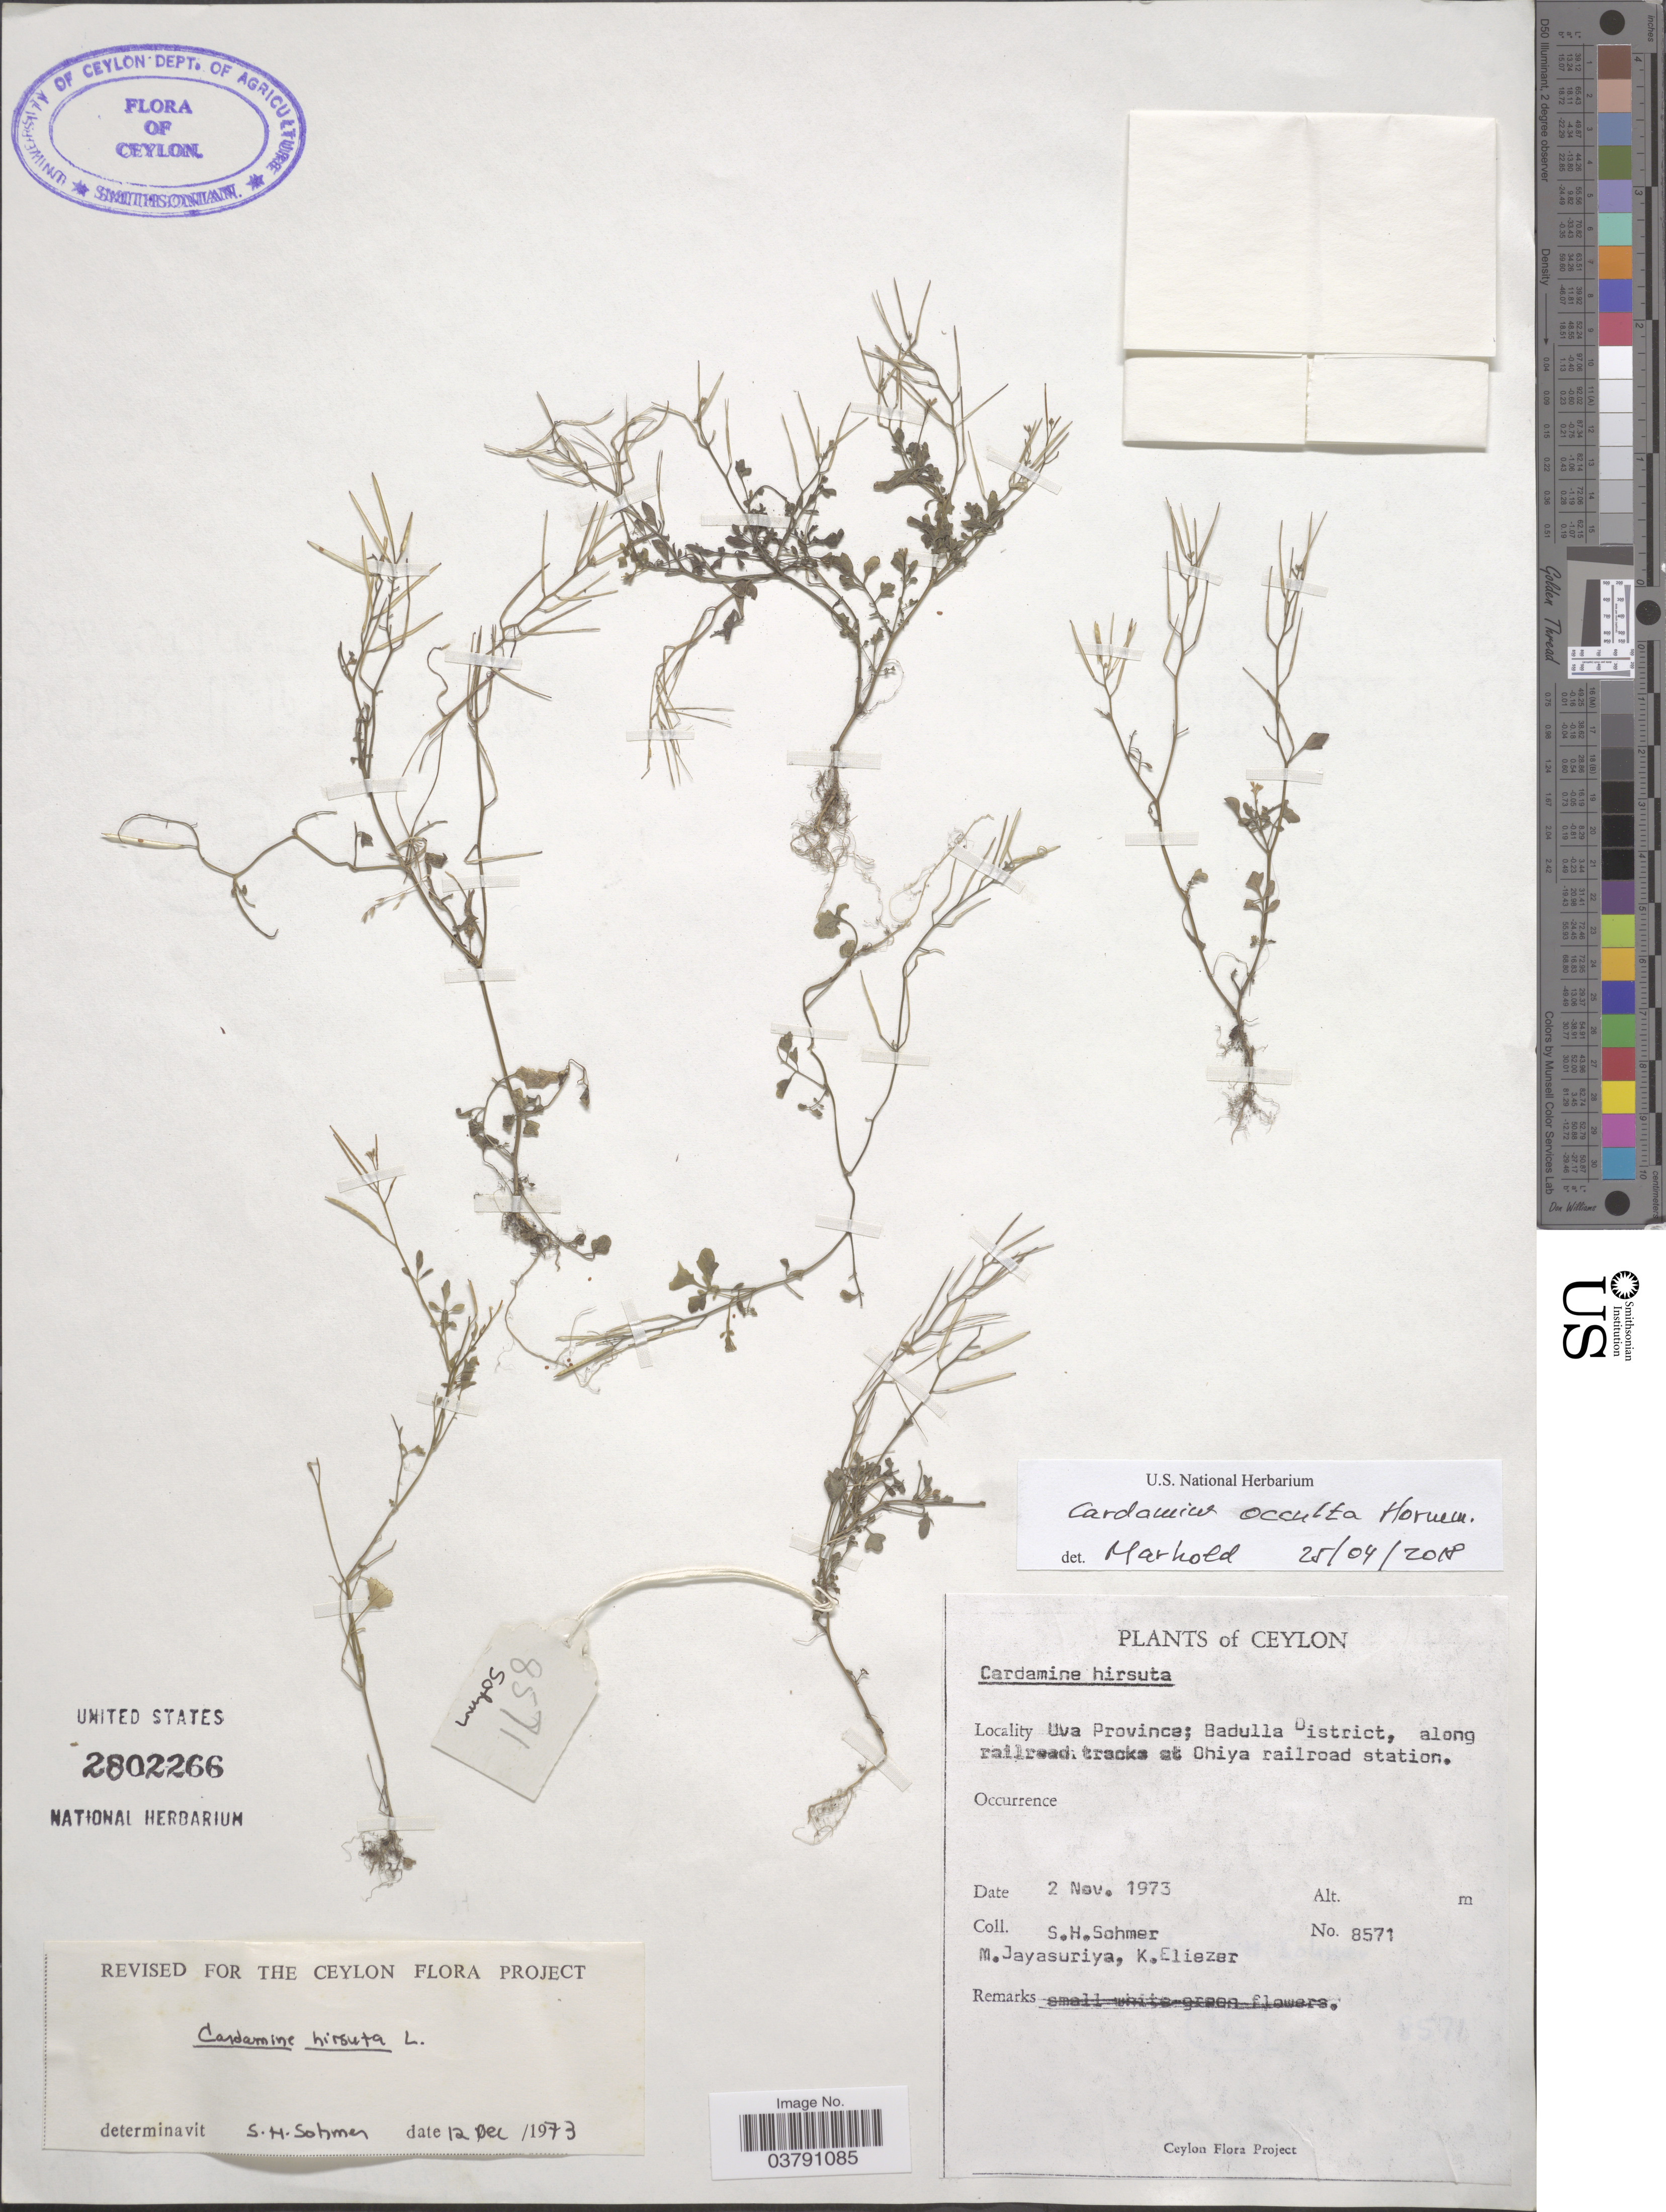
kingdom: Plantae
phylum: Tracheophyta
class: Magnoliopsida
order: Brassicales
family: Brassicaceae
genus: Cardamine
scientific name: Cardamine occulta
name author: Hornem.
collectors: S. H. Sohmer, M. Jayasuriya & K. Eliezer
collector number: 8571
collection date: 1973-11-02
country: Sri Lanka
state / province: Uva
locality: Ceylon. Badulla District, along railroad tracks at Ohiya railroad station.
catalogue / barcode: US 2802266